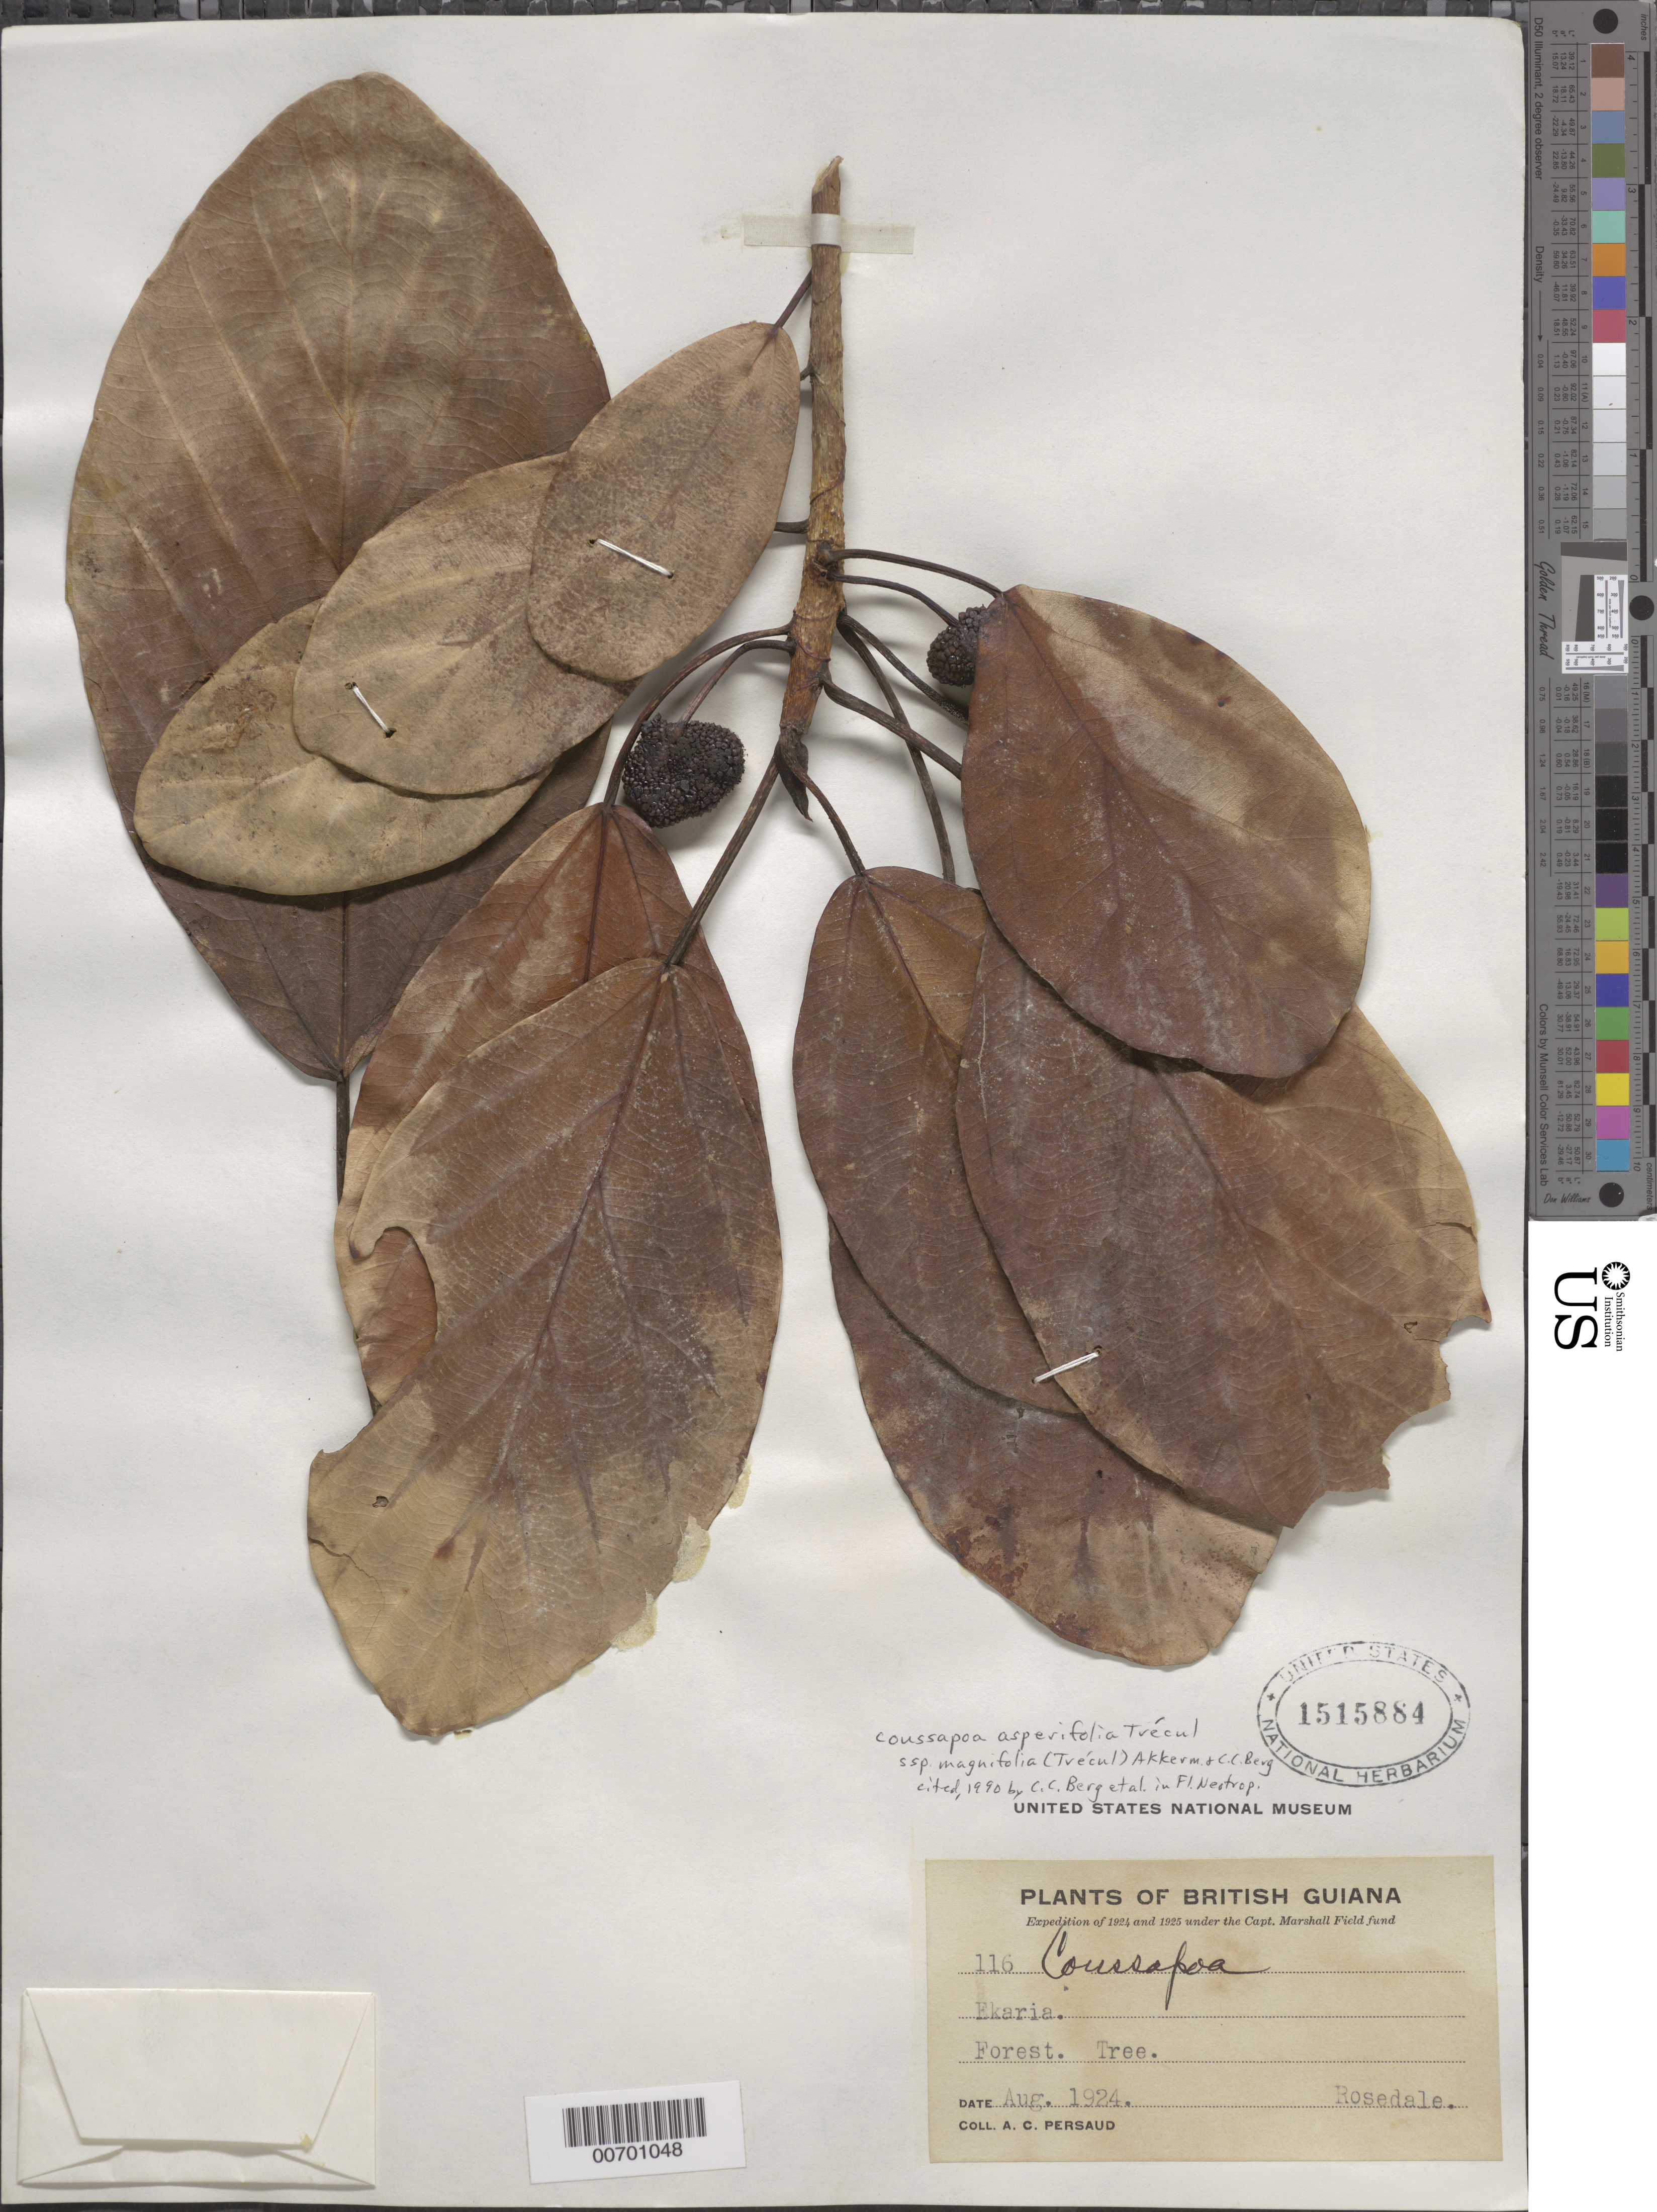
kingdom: Plantae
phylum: Tracheophyta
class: Magnoliopsida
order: Rosales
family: Urticaceae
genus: Coussapoa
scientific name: Coussapoa asperifolia subsp. magnifolia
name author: (Trécul) Akkermans & C.C. Berg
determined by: Berg, C. C.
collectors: A. Persaud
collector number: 116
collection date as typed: Aug-24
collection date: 1924-08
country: Guyana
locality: Ekaria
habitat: Forest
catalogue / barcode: US 1515884